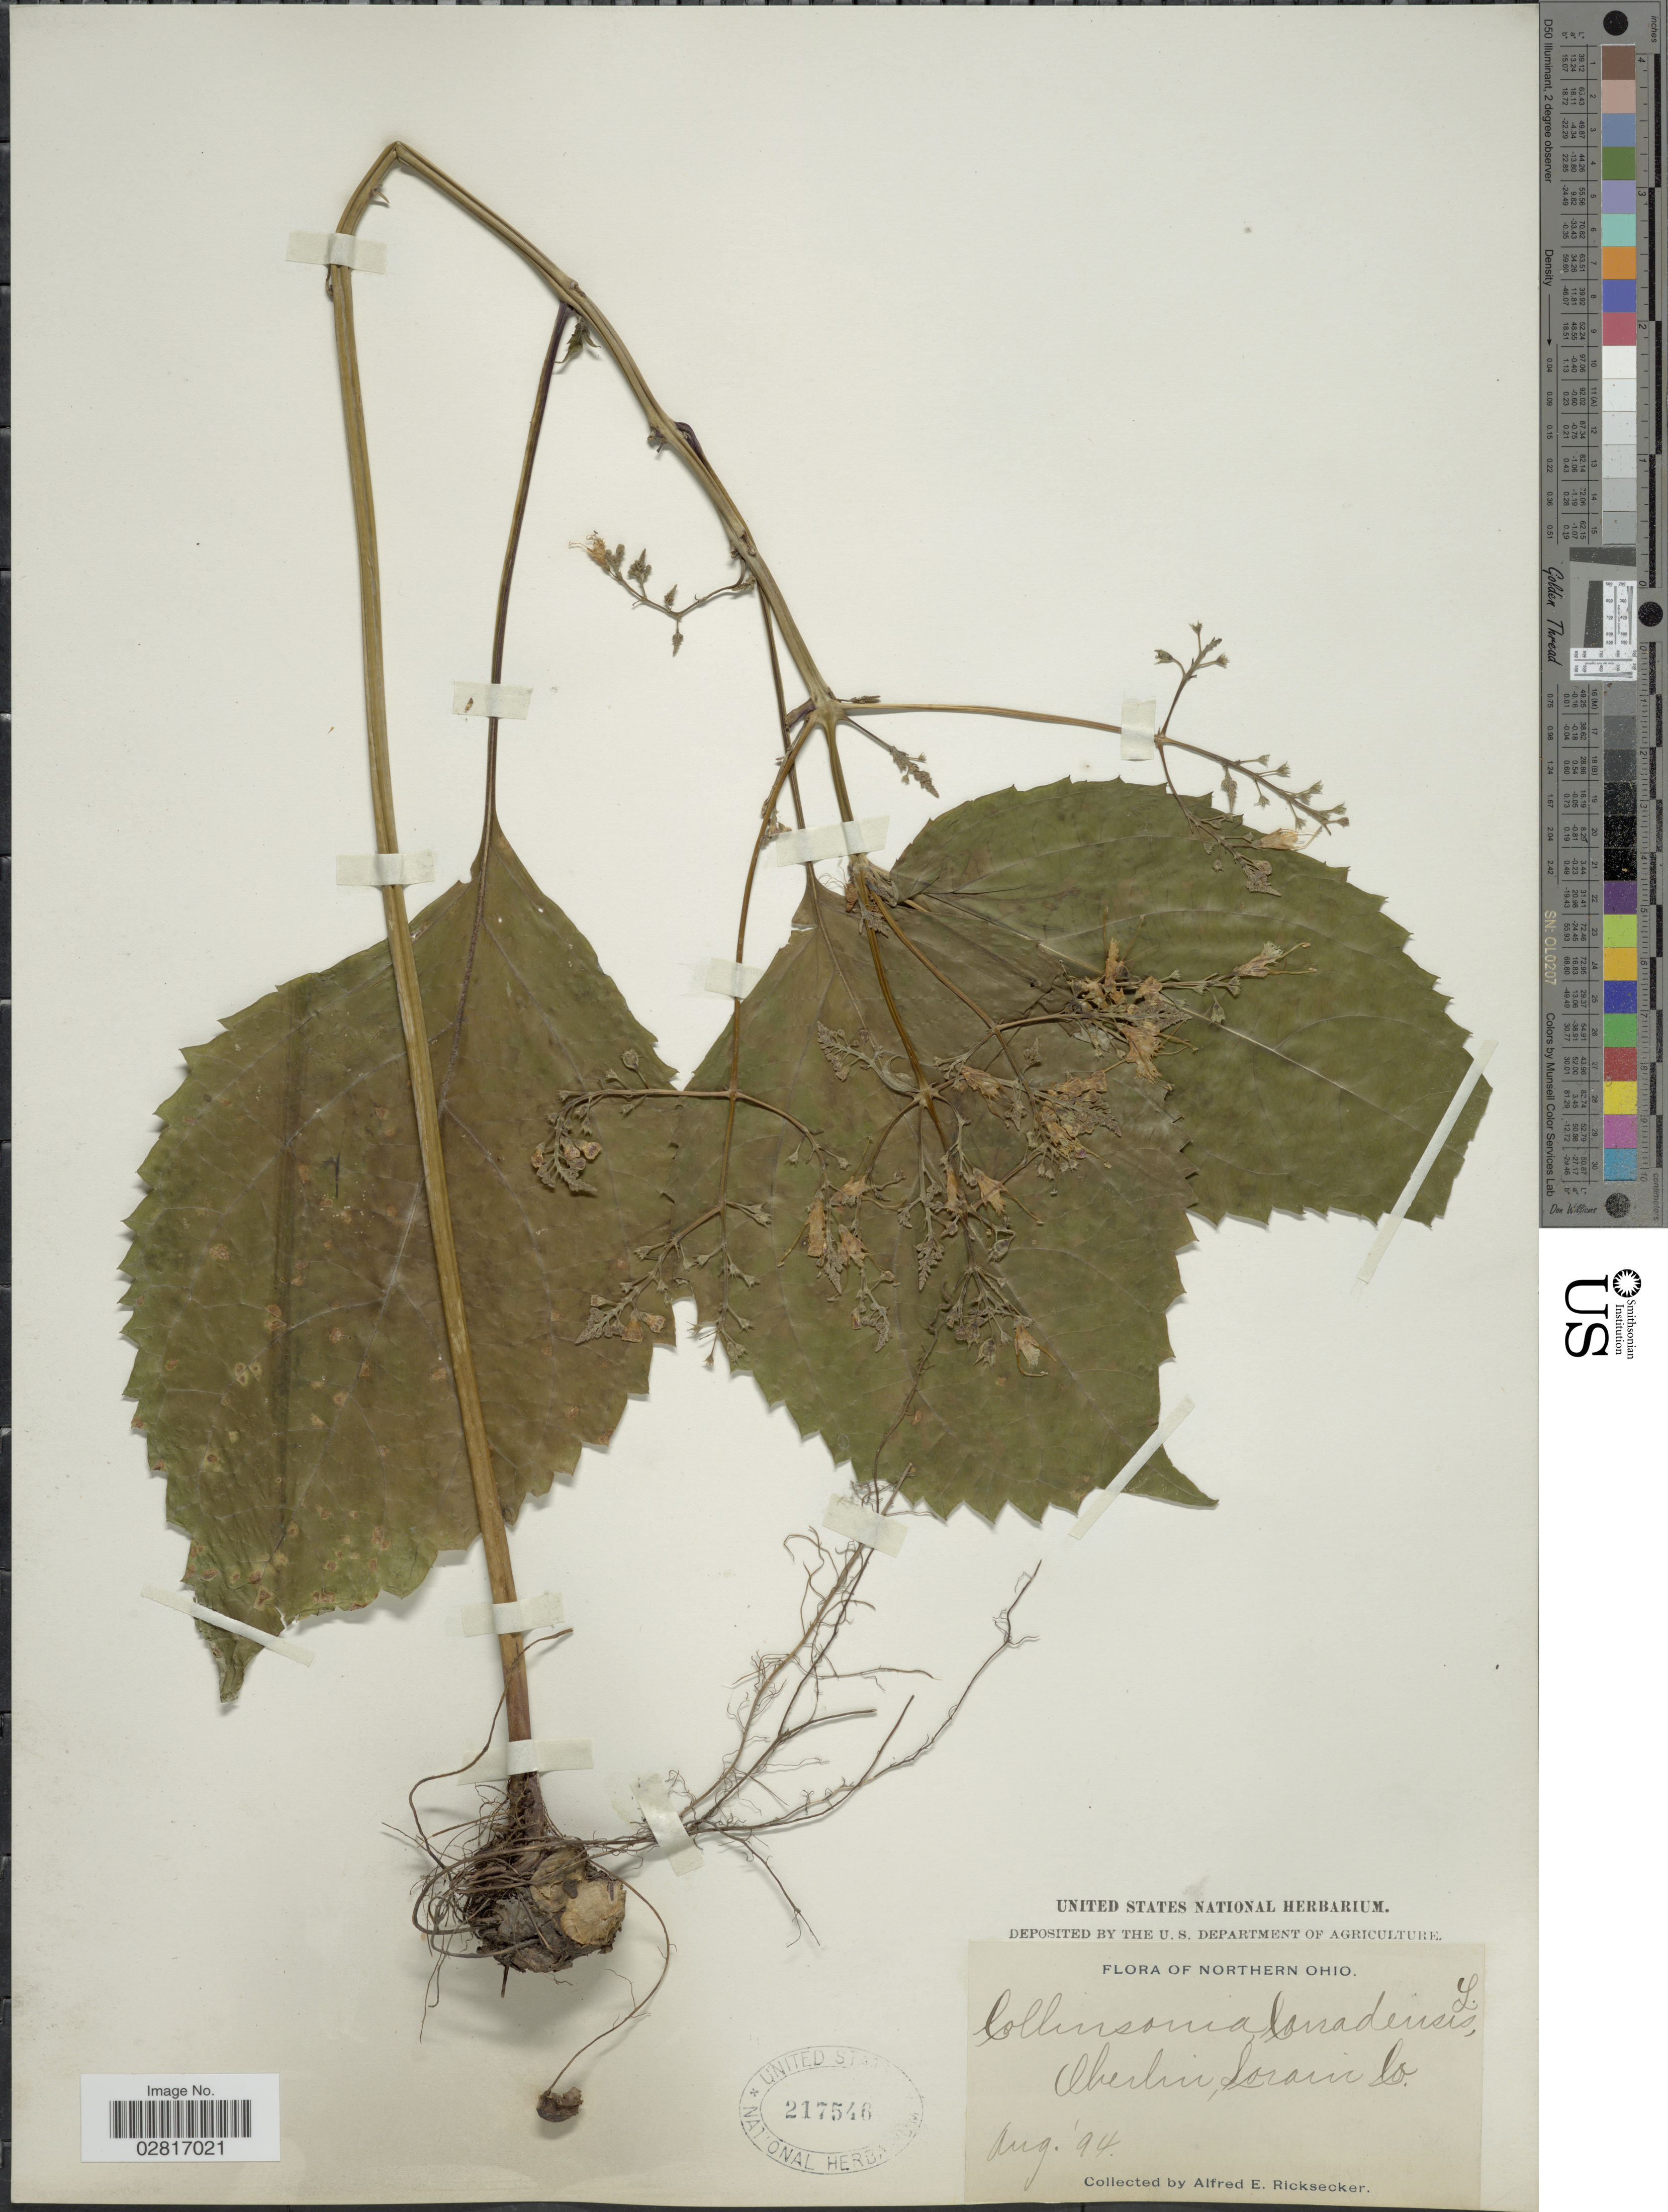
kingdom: Plantae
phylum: Tracheophyta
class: Magnoliopsida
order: Lamiales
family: Lamiaceae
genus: Collinsonia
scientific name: Collinsonia canadensis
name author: L.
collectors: A. E. Ricksecker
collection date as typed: Transcribed d/m/y: /8/94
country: United States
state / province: Ohio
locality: Northern Ohio, Oberlin, Lorain Co.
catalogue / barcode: US 217546